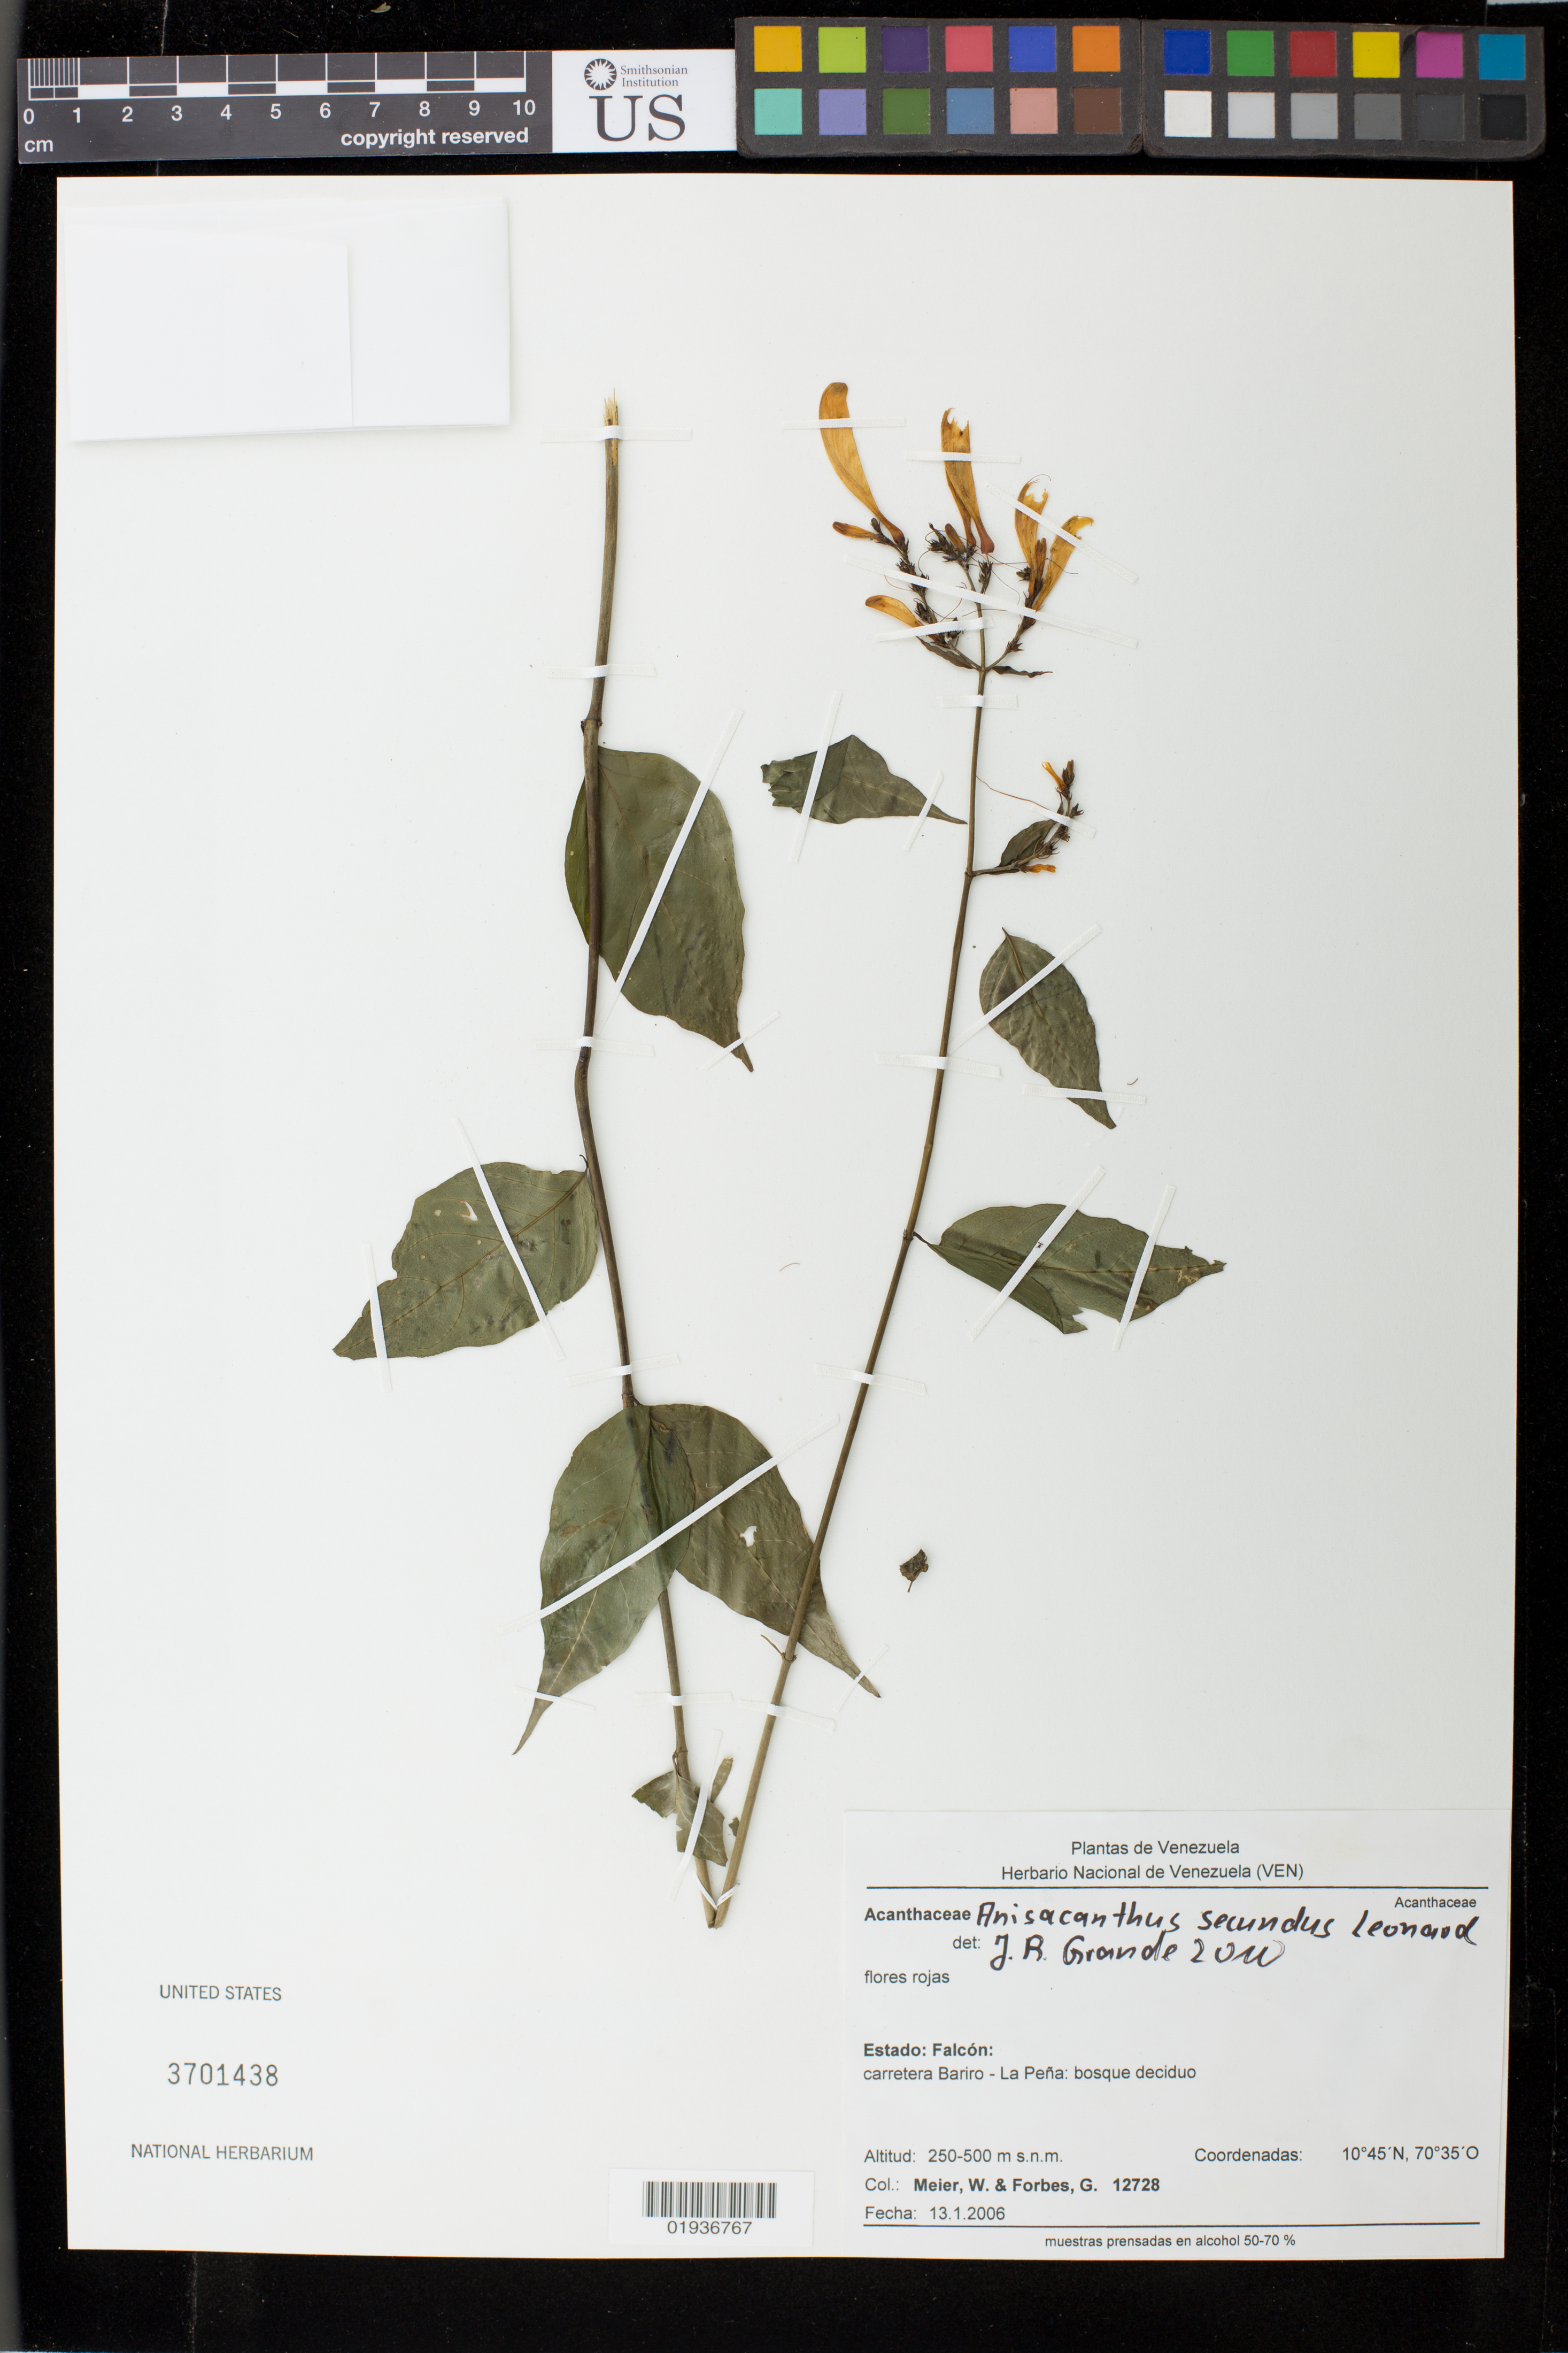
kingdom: Plantae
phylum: Tracheophyta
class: Magnoliopsida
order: Lamiales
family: Acanthaceae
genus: Anisacanthus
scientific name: Anisacanthus secundus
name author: Leonard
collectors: W. Meier & G. Forbes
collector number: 12728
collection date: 2006-01-13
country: Venezuela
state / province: Falcón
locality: Carretera Bariro - La Pena.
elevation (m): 250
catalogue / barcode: US 3701438